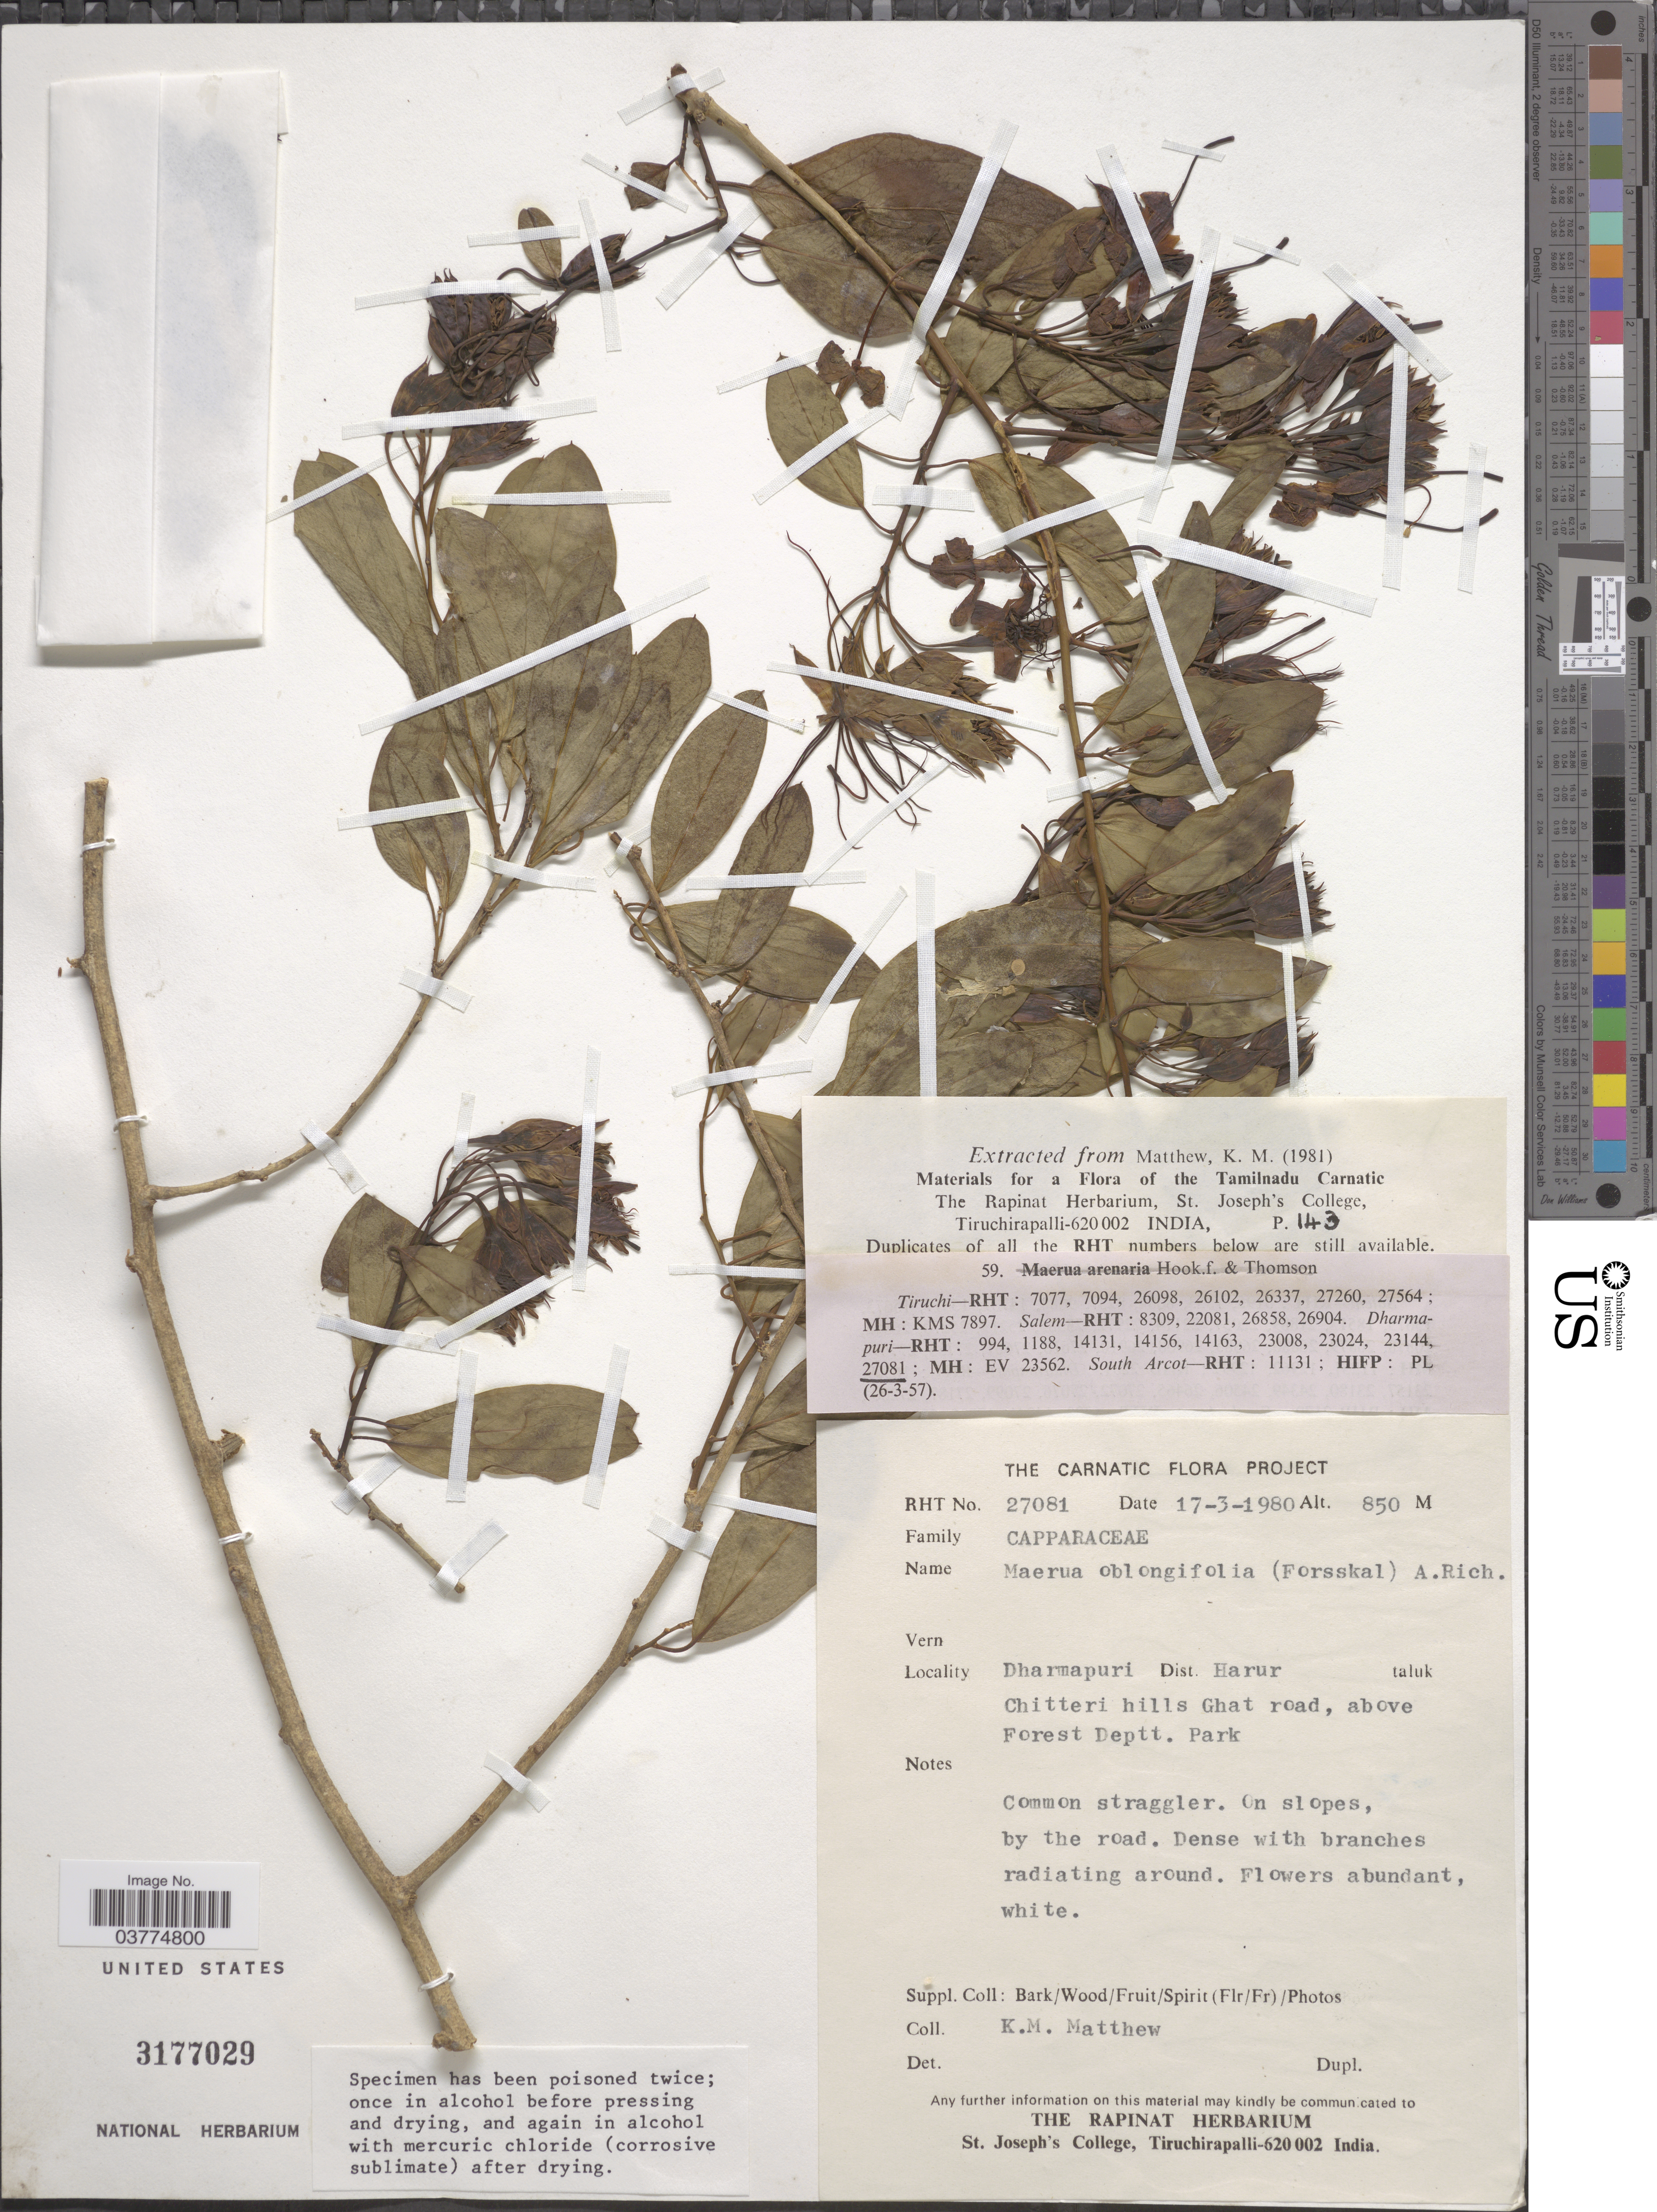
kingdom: Plantae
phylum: Tracheophyta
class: Magnoliopsida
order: Brassicales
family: Capparaceae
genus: Maerua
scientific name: Maerua oblongifolia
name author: (Forssk.) A. Rich.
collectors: K. M. Matthew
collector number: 27081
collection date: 1980-03-17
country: India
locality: Dharmapuri. Dist. Harur taluk Chitteri hills Ghat road, above Forest Deptt. Park.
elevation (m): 850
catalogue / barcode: US 3177029